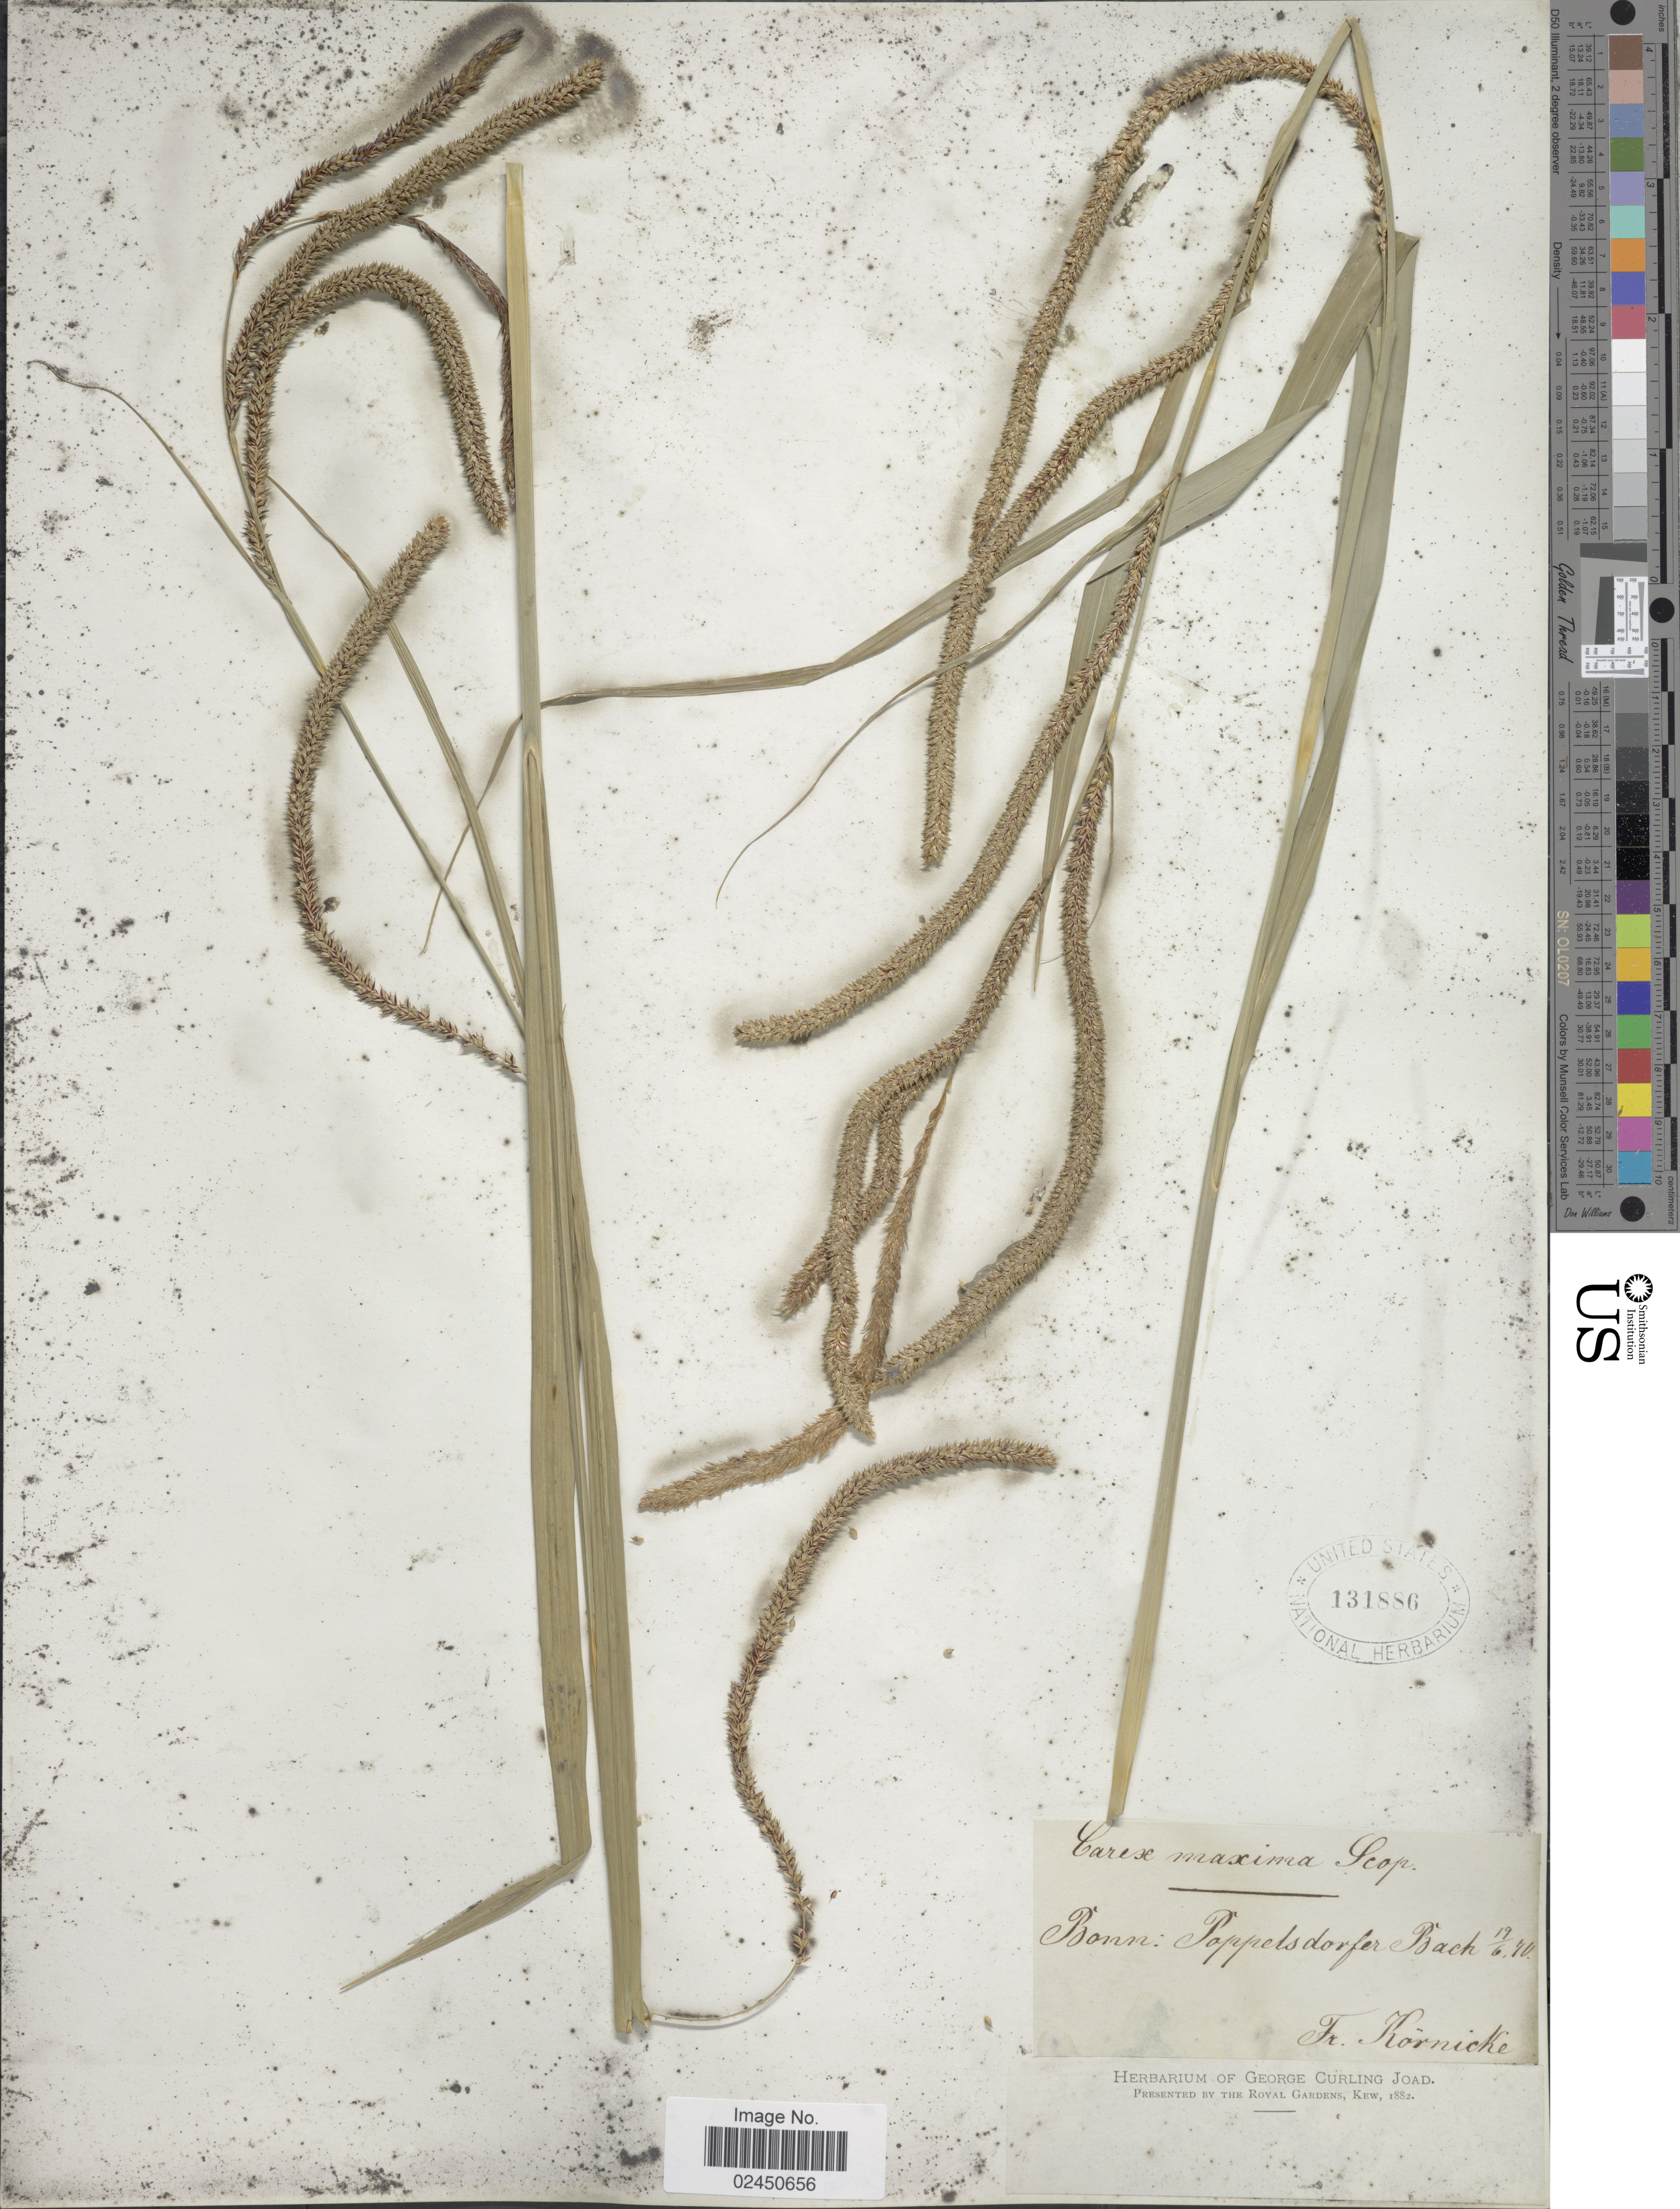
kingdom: Plantae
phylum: Tracheophyta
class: Liliopsida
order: Poales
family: Cyperaceae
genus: Carex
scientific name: Carex pendula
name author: Huds.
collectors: F. A. Körnicke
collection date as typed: Transcribed d/m/y: 19/6/70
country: Germany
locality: Bonn: Poppelsdorfer Bach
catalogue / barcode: US 131886